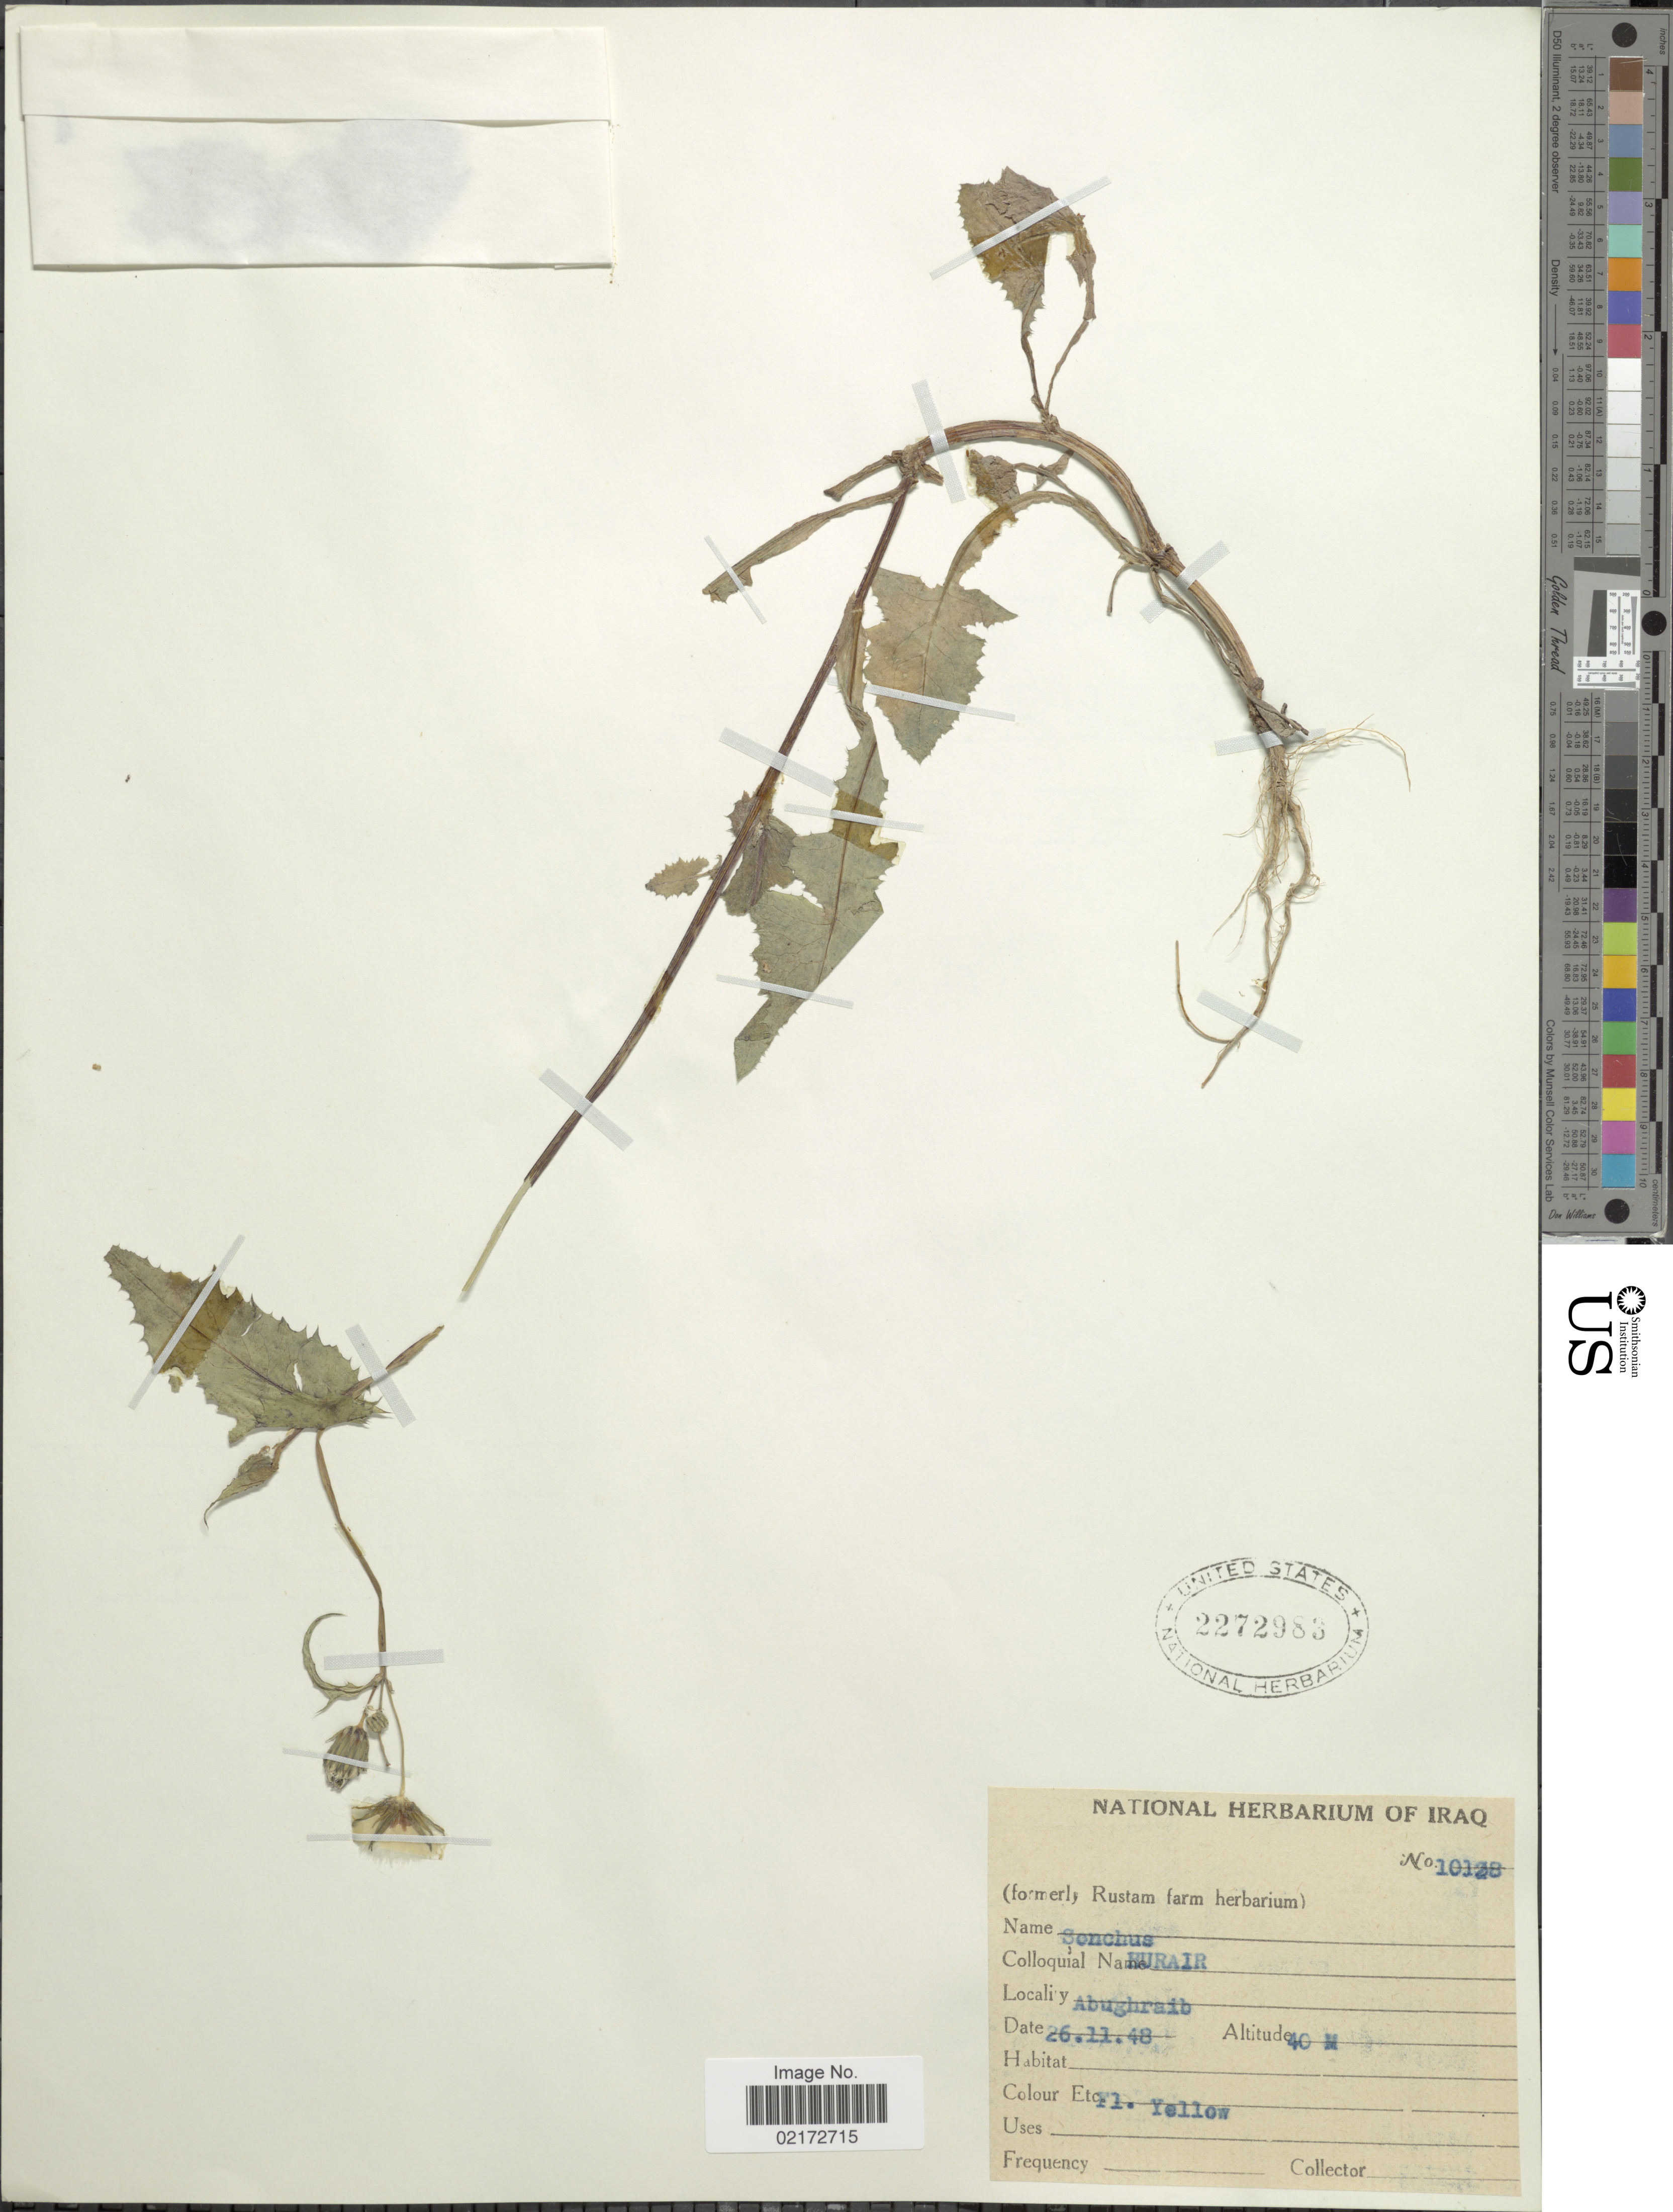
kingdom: Plantae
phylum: Tracheophyta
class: Magnoliopsida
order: Asterales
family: Asteraceae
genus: Sonchus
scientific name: Sonchus sp.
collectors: National Herbarium of Iraq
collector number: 10128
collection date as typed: Transcribed d/m/y: 26/11/48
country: Iraq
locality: Abughraib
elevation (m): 40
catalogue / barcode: US 2272983